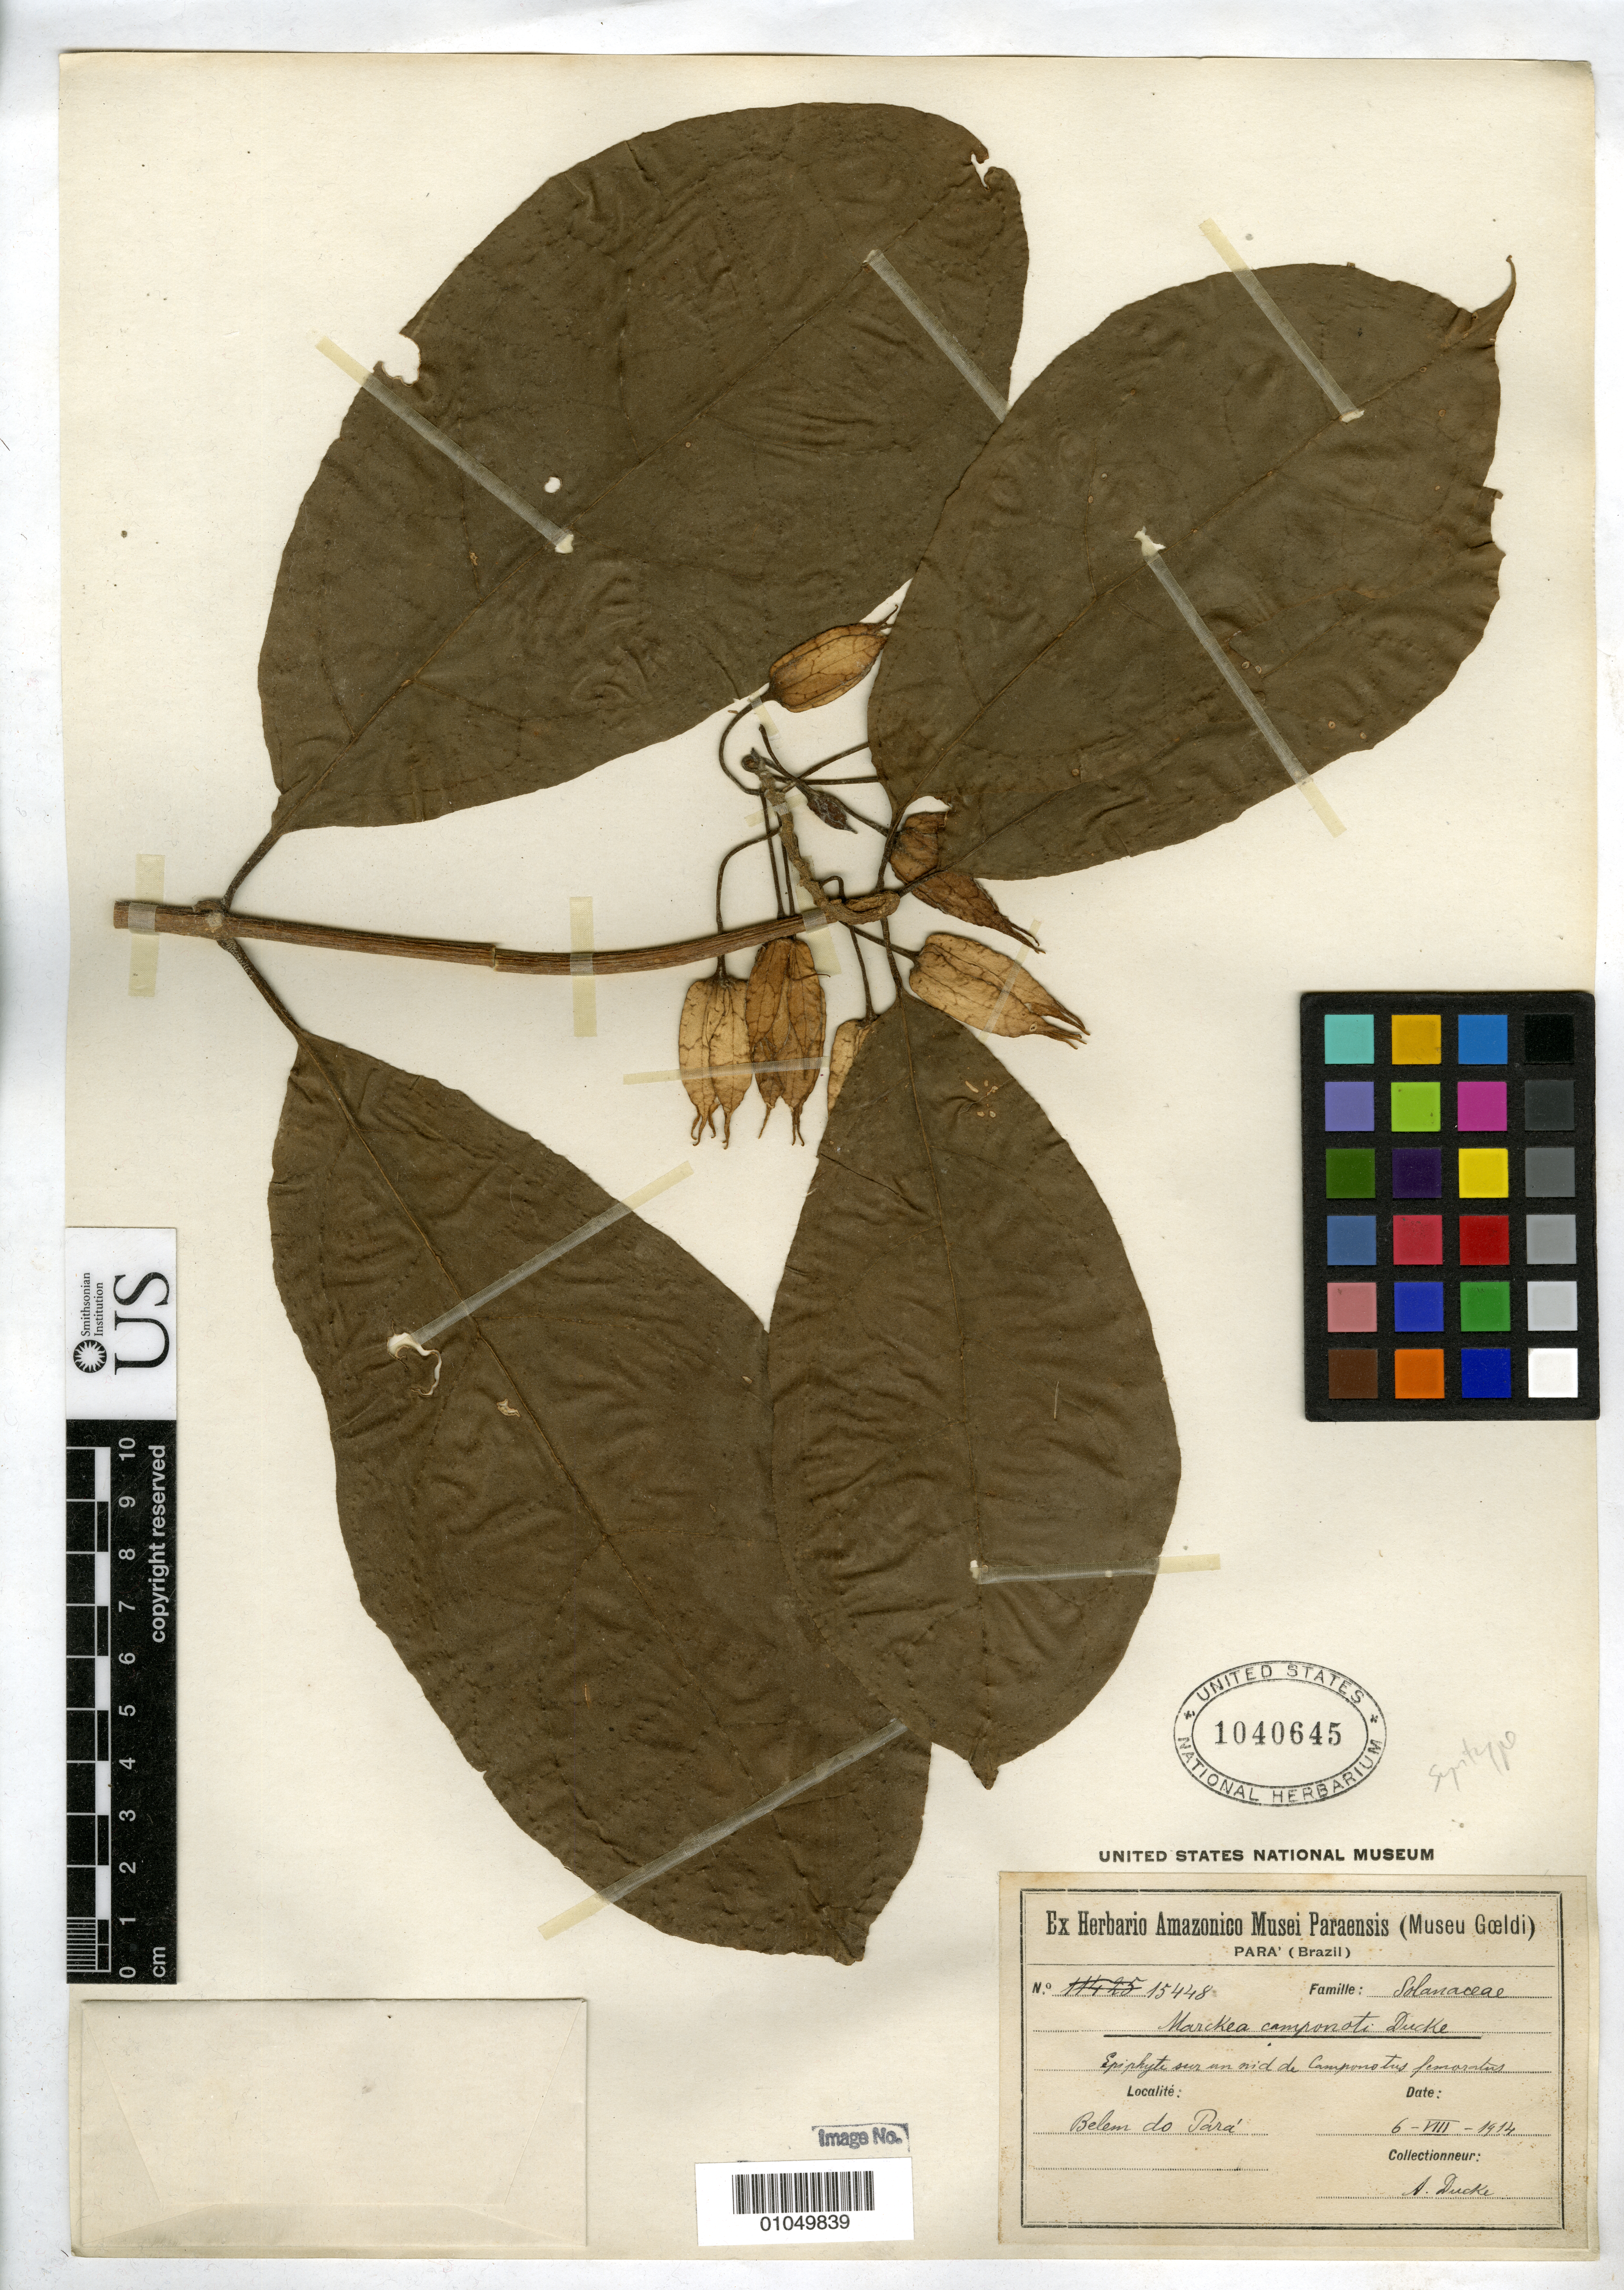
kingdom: Plantae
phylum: Tracheophyta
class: Magnoliopsida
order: Solanales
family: Solanaceae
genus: Markea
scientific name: Markea camponoti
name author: Ducke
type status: Isosyntype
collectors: A. Ducke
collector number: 15448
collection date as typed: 06 Aug 1914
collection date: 1914-08-06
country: Brazil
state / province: Pará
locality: Belem do Pará.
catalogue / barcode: US 1040645